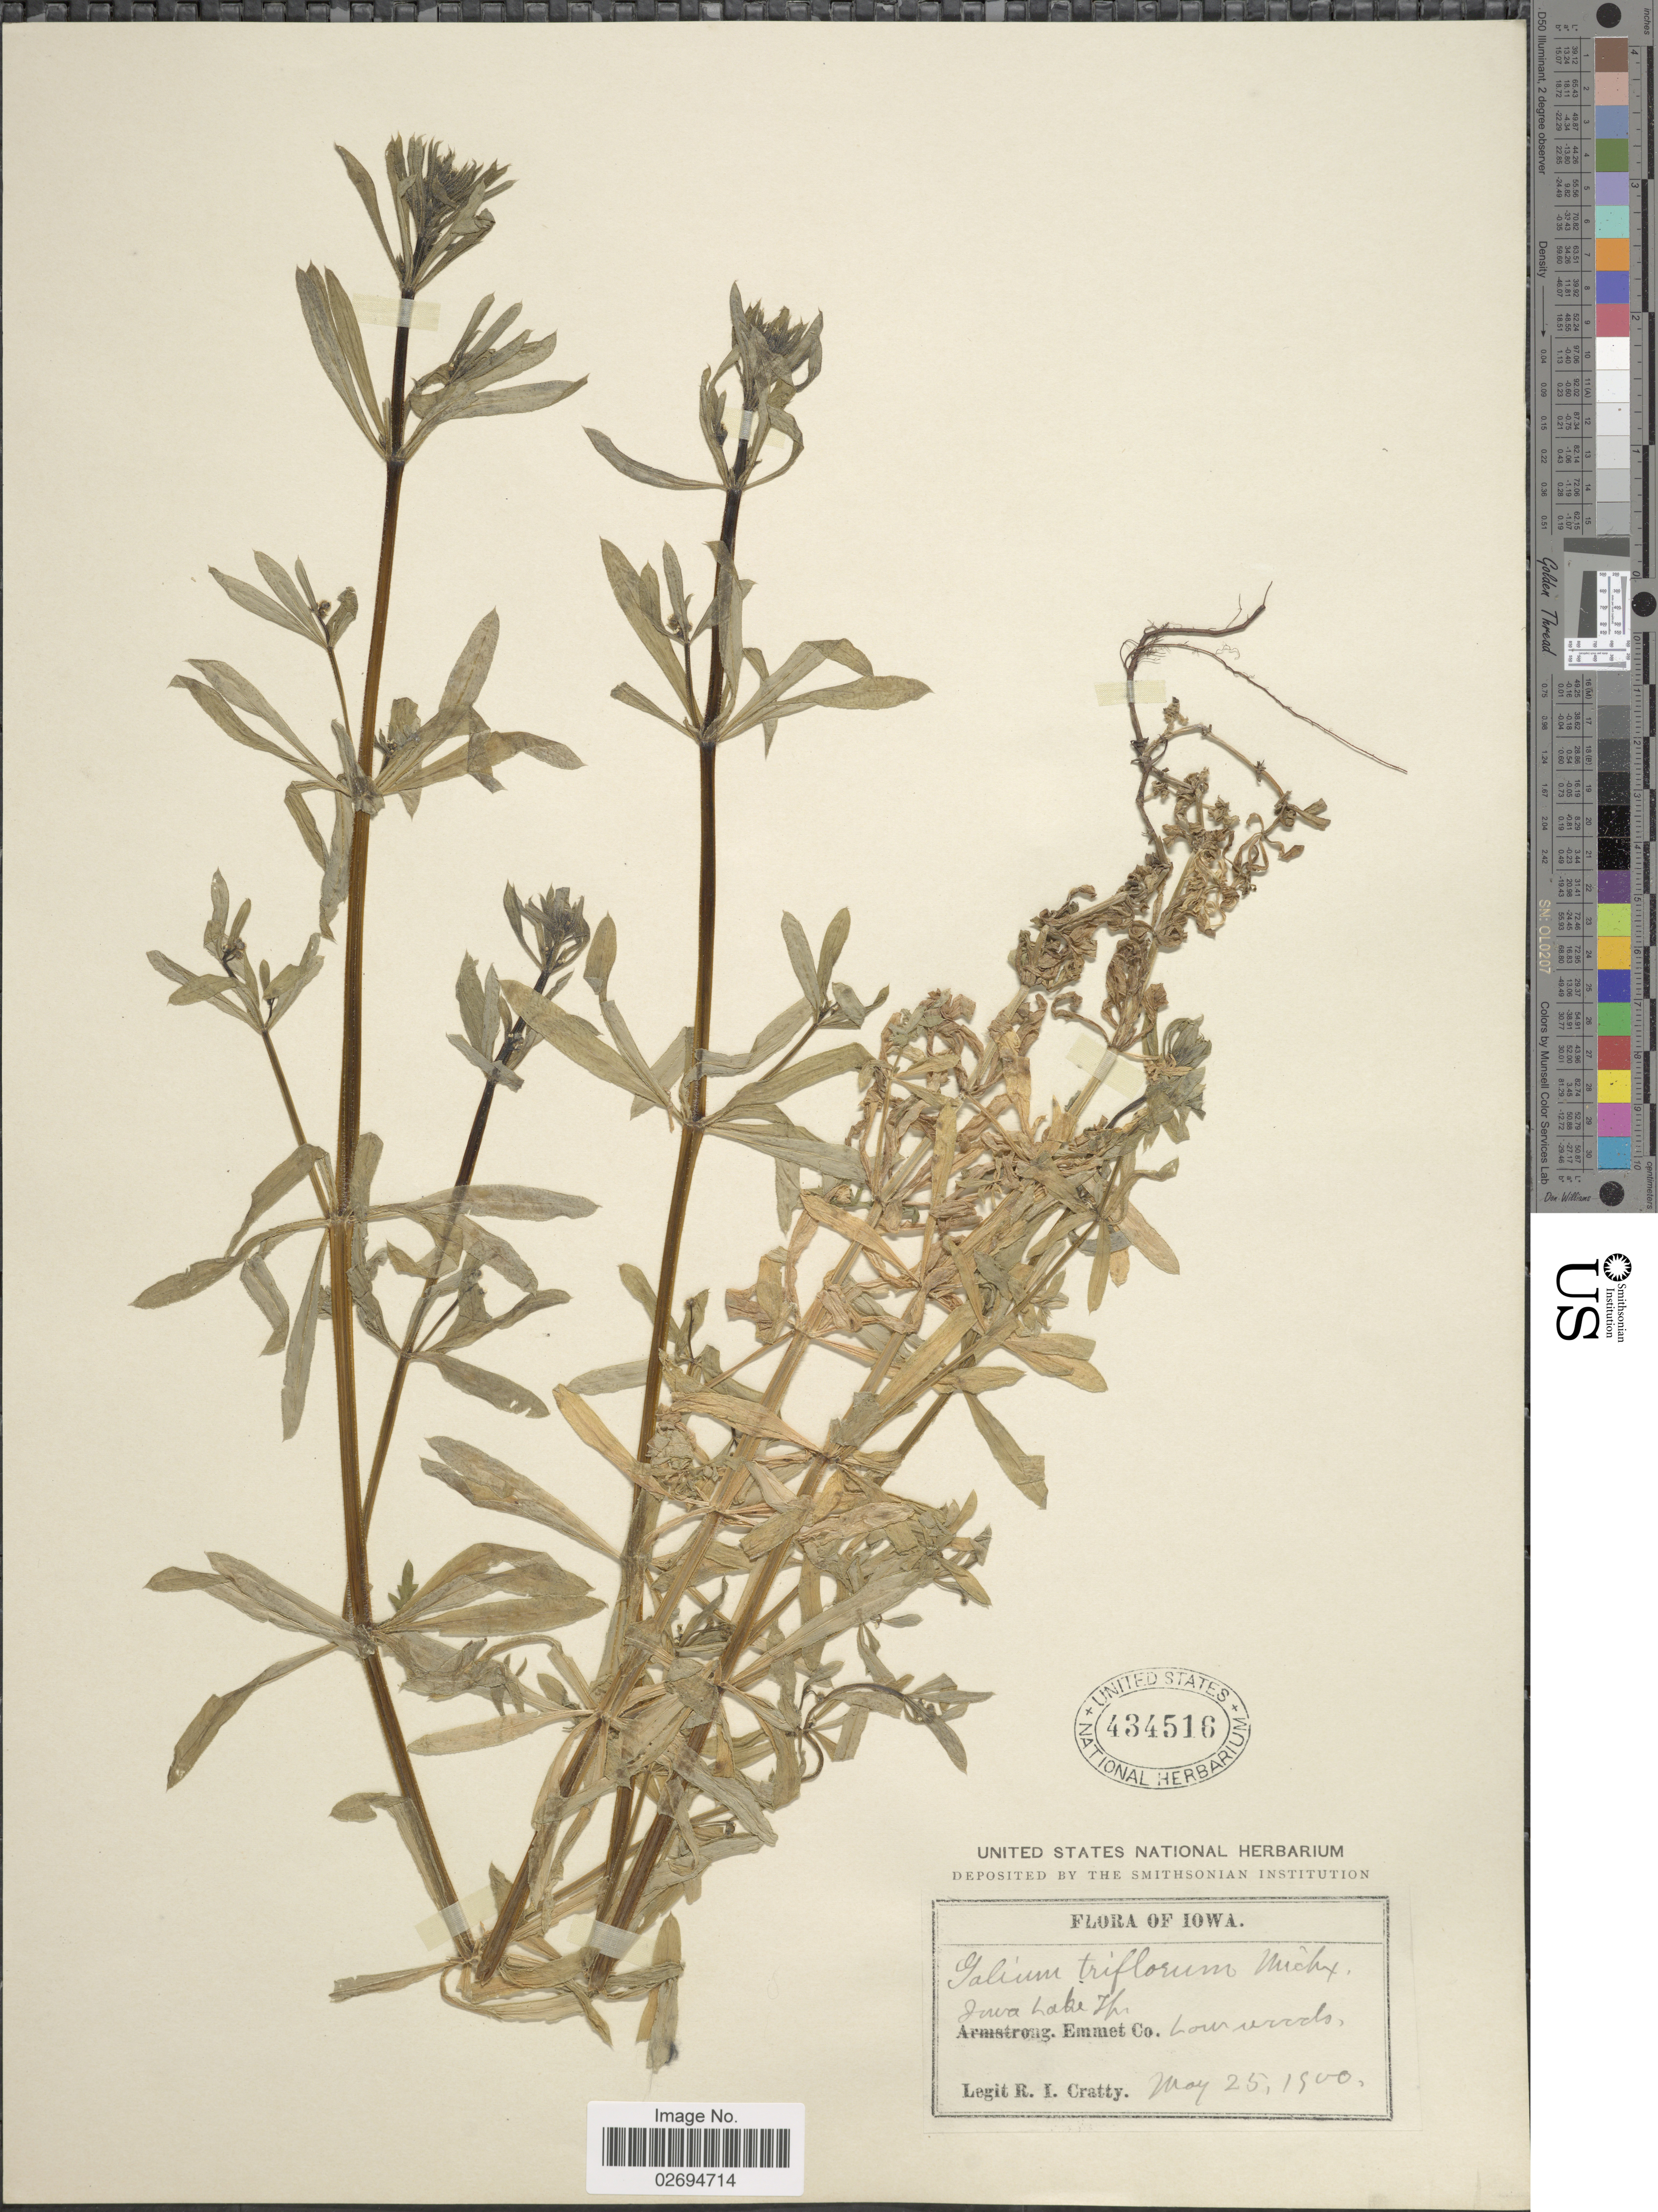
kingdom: Plantae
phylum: Tracheophyta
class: Magnoliopsida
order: Gentianales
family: Rubiaceae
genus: Galium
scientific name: Galium triflorum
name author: Michx.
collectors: R. Cratty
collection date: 1900-05-25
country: United States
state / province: Iowa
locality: Iowa Lake Tp, Emmet Co. Low woods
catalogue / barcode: US 434516